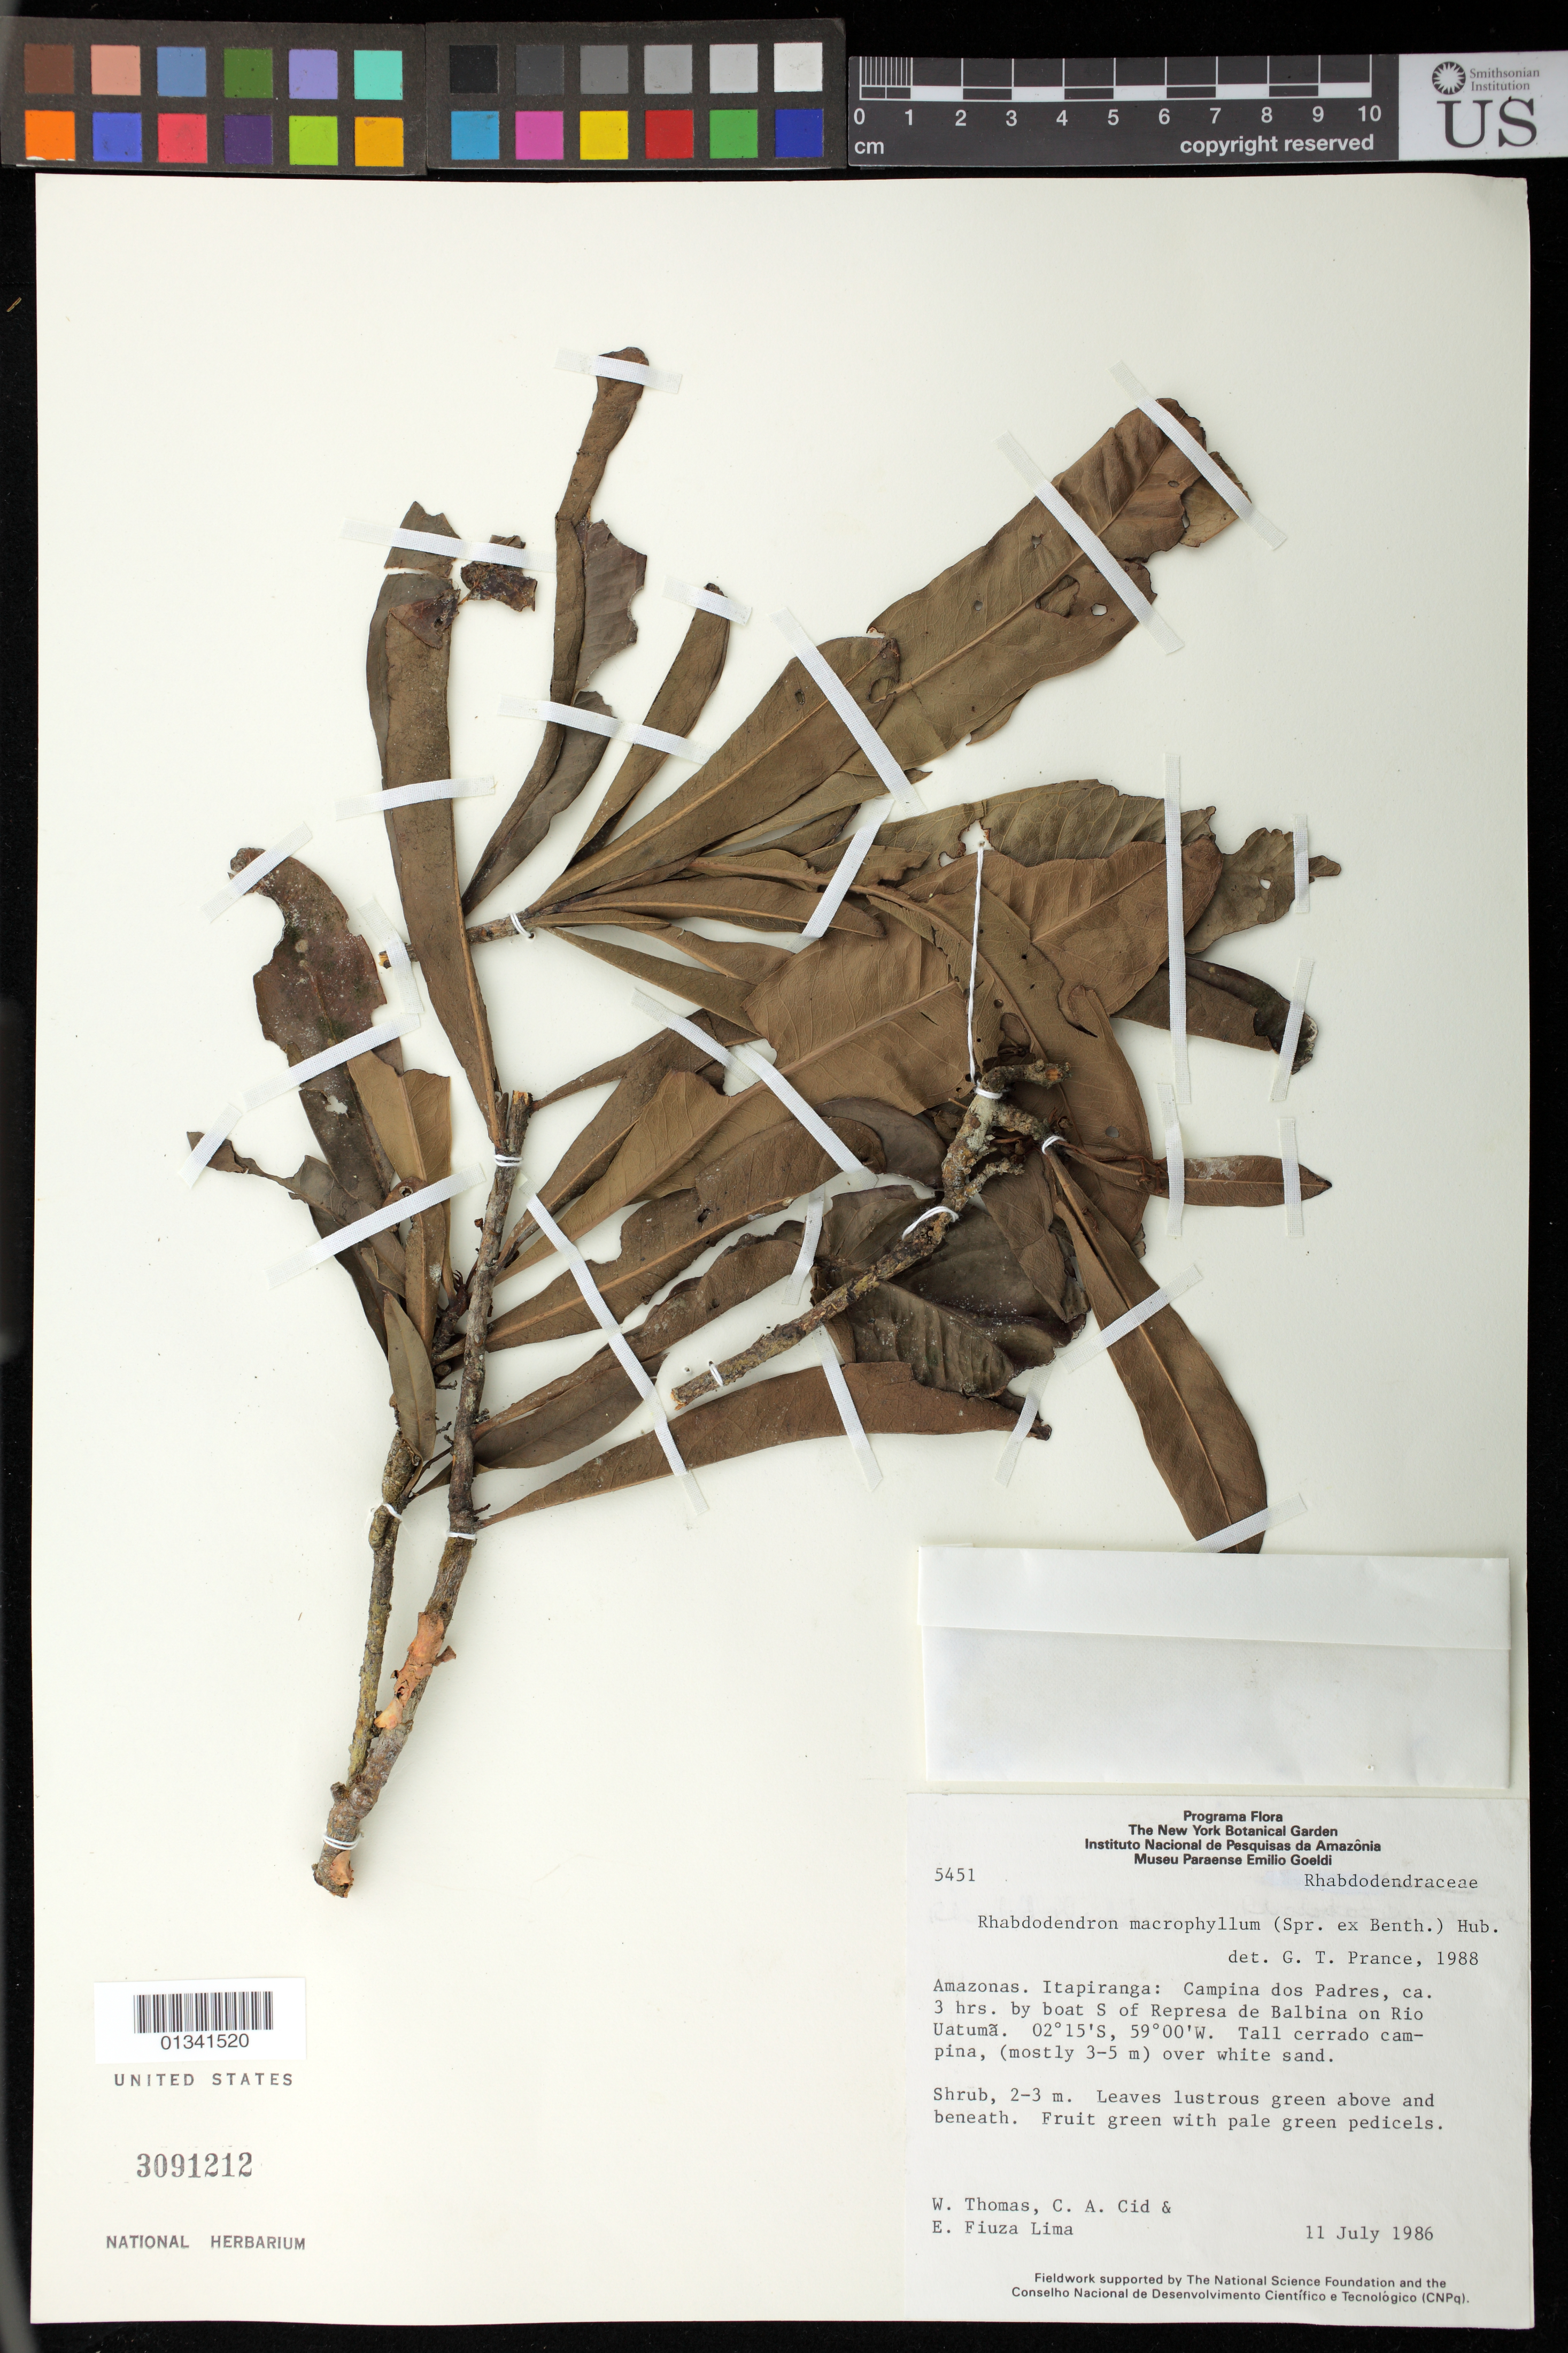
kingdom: Plantae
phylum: Tracheophyta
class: Magnoliopsida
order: Caryophyllales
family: Rhabdodendraceae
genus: Rhabdodendron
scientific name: Rhabdodendron macrophyllum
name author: (Spruce ex Benth.) Huber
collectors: W. Thomas, C. A. Cid Ferreira & E. F. Lima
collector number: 5451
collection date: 1986-07-11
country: Brazil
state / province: Amazonas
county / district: Itapiranga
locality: Campina dos Padres, ca. 3 h by boat S of Represa de Balbina on Rio Uatumã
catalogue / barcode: US 3091212